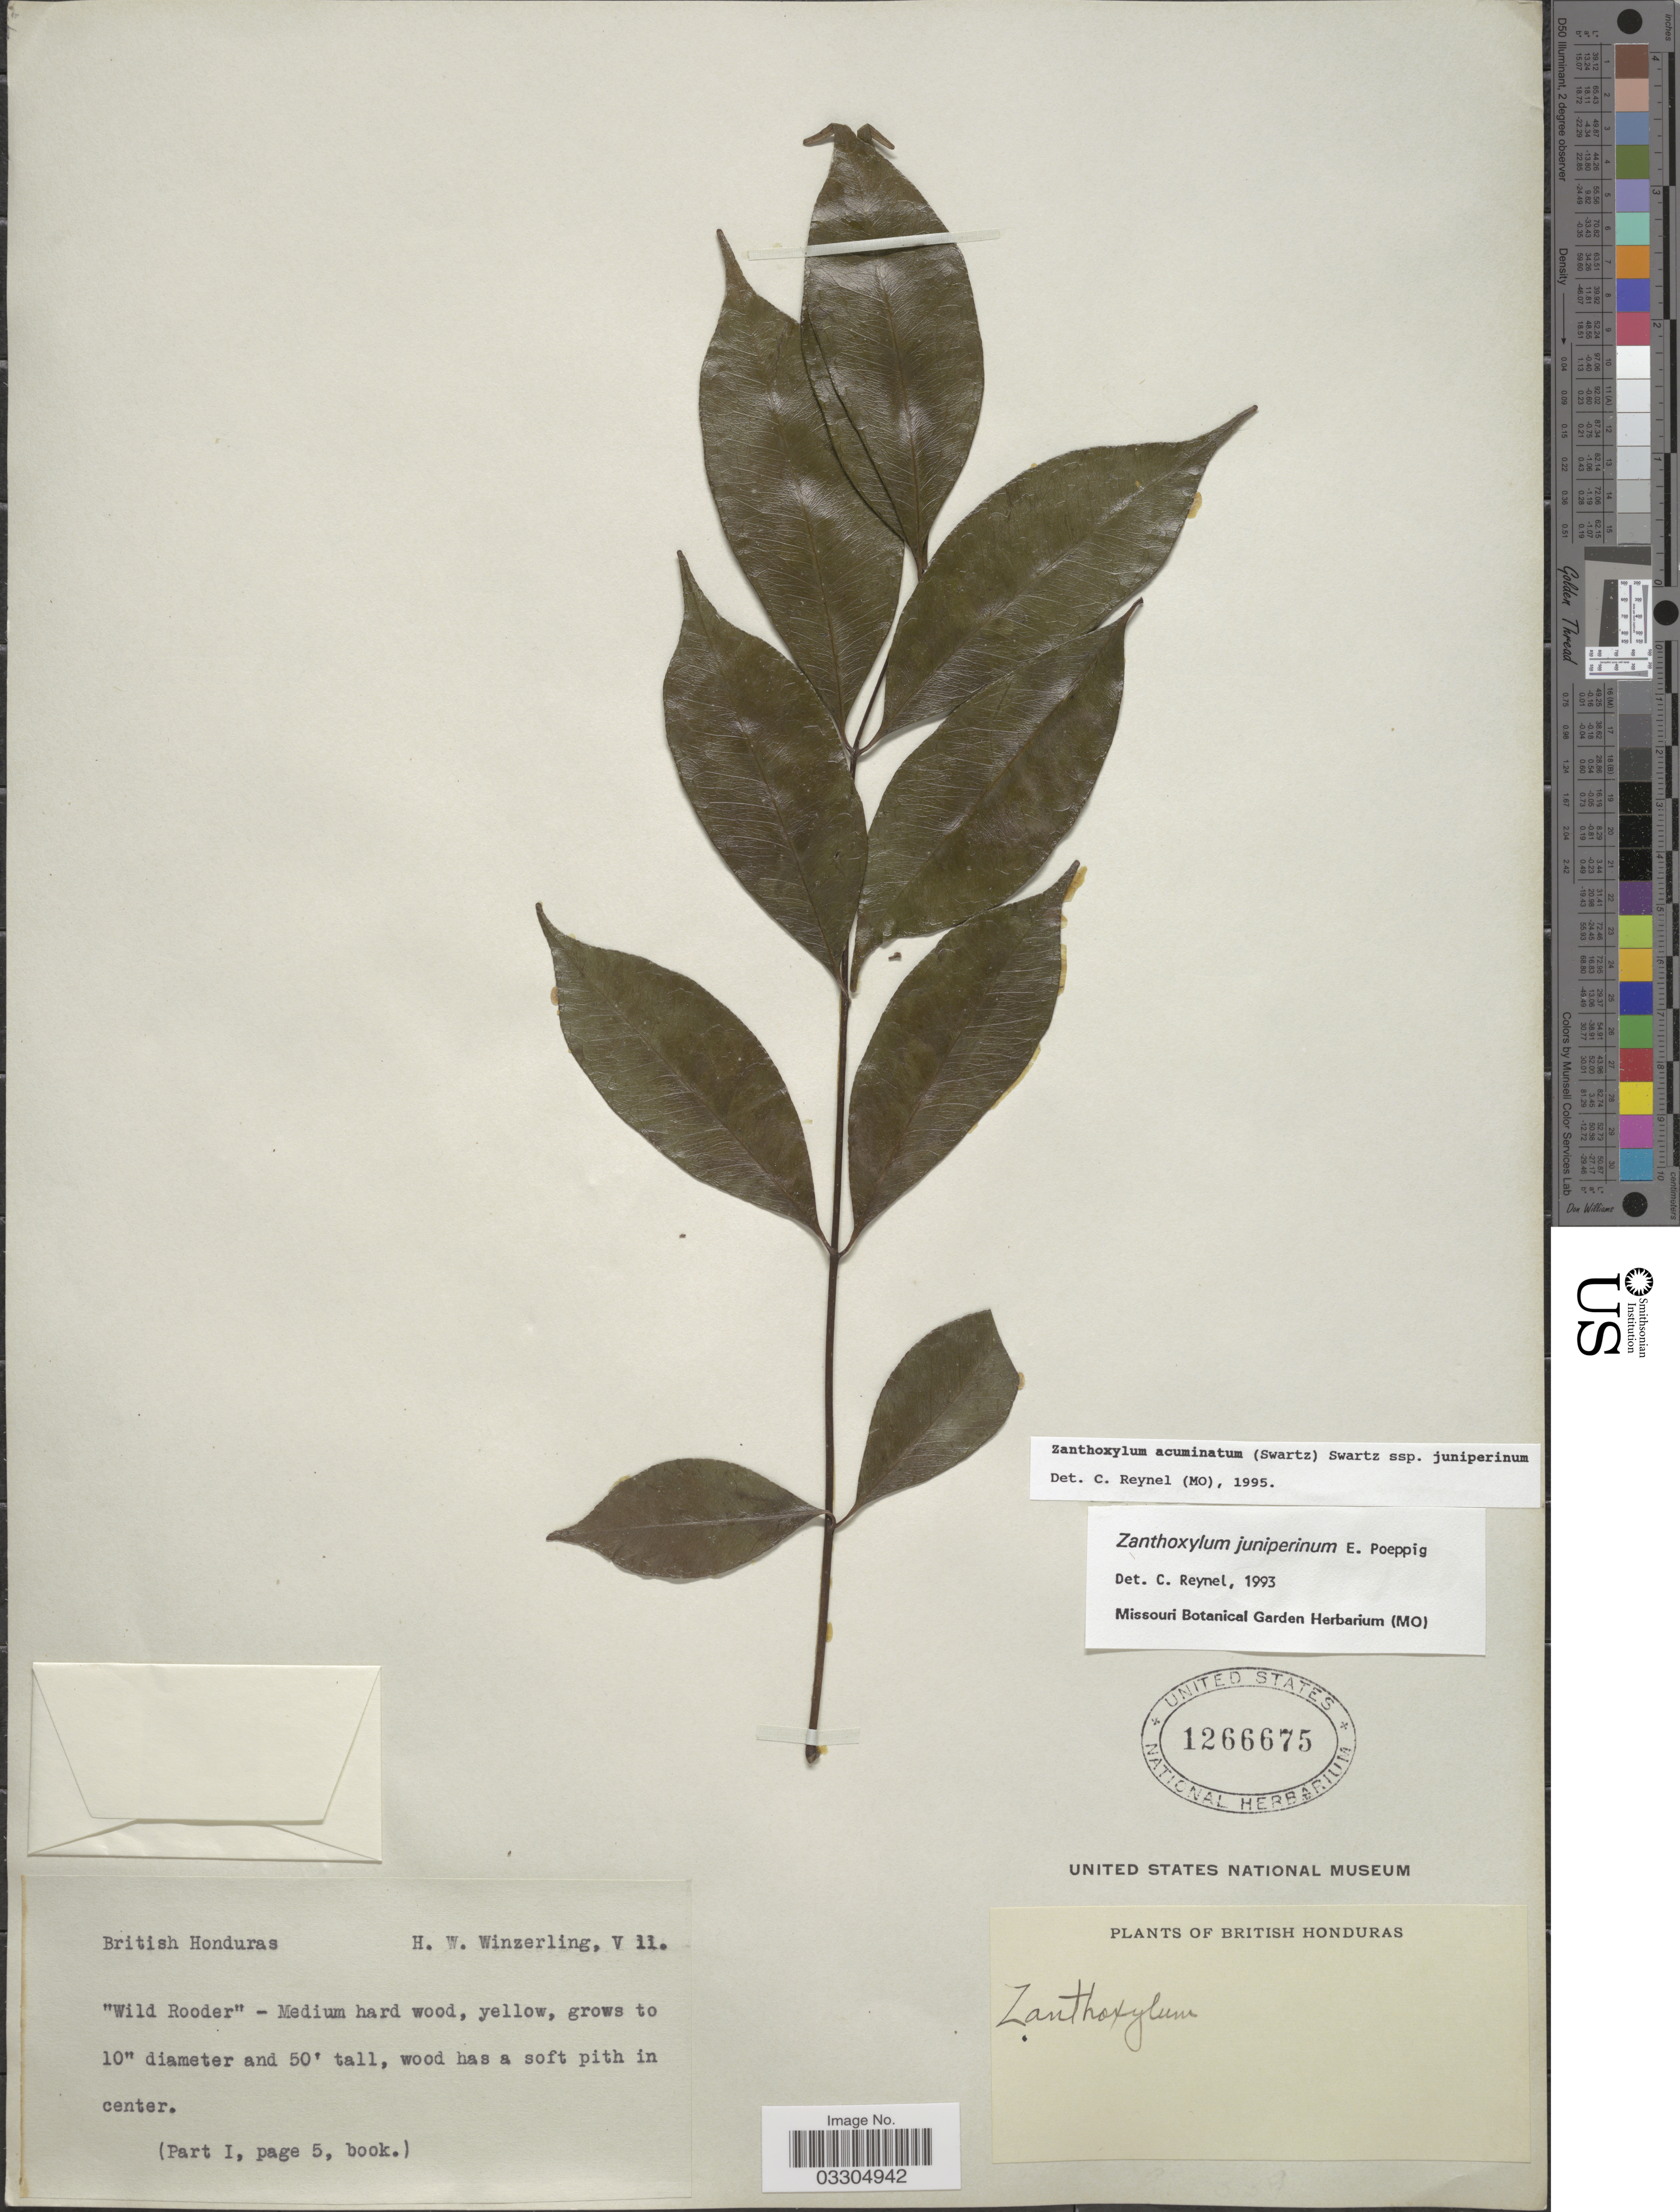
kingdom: Plantae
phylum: Tracheophyta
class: Magnoliopsida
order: Sapindales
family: Rutaceae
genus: Zanthoxylum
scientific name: Zanthoxylum acuminatum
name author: (Sw.) Sw.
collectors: H. Winzerling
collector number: V11*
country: Belize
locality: British Honduras.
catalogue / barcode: US 1266675